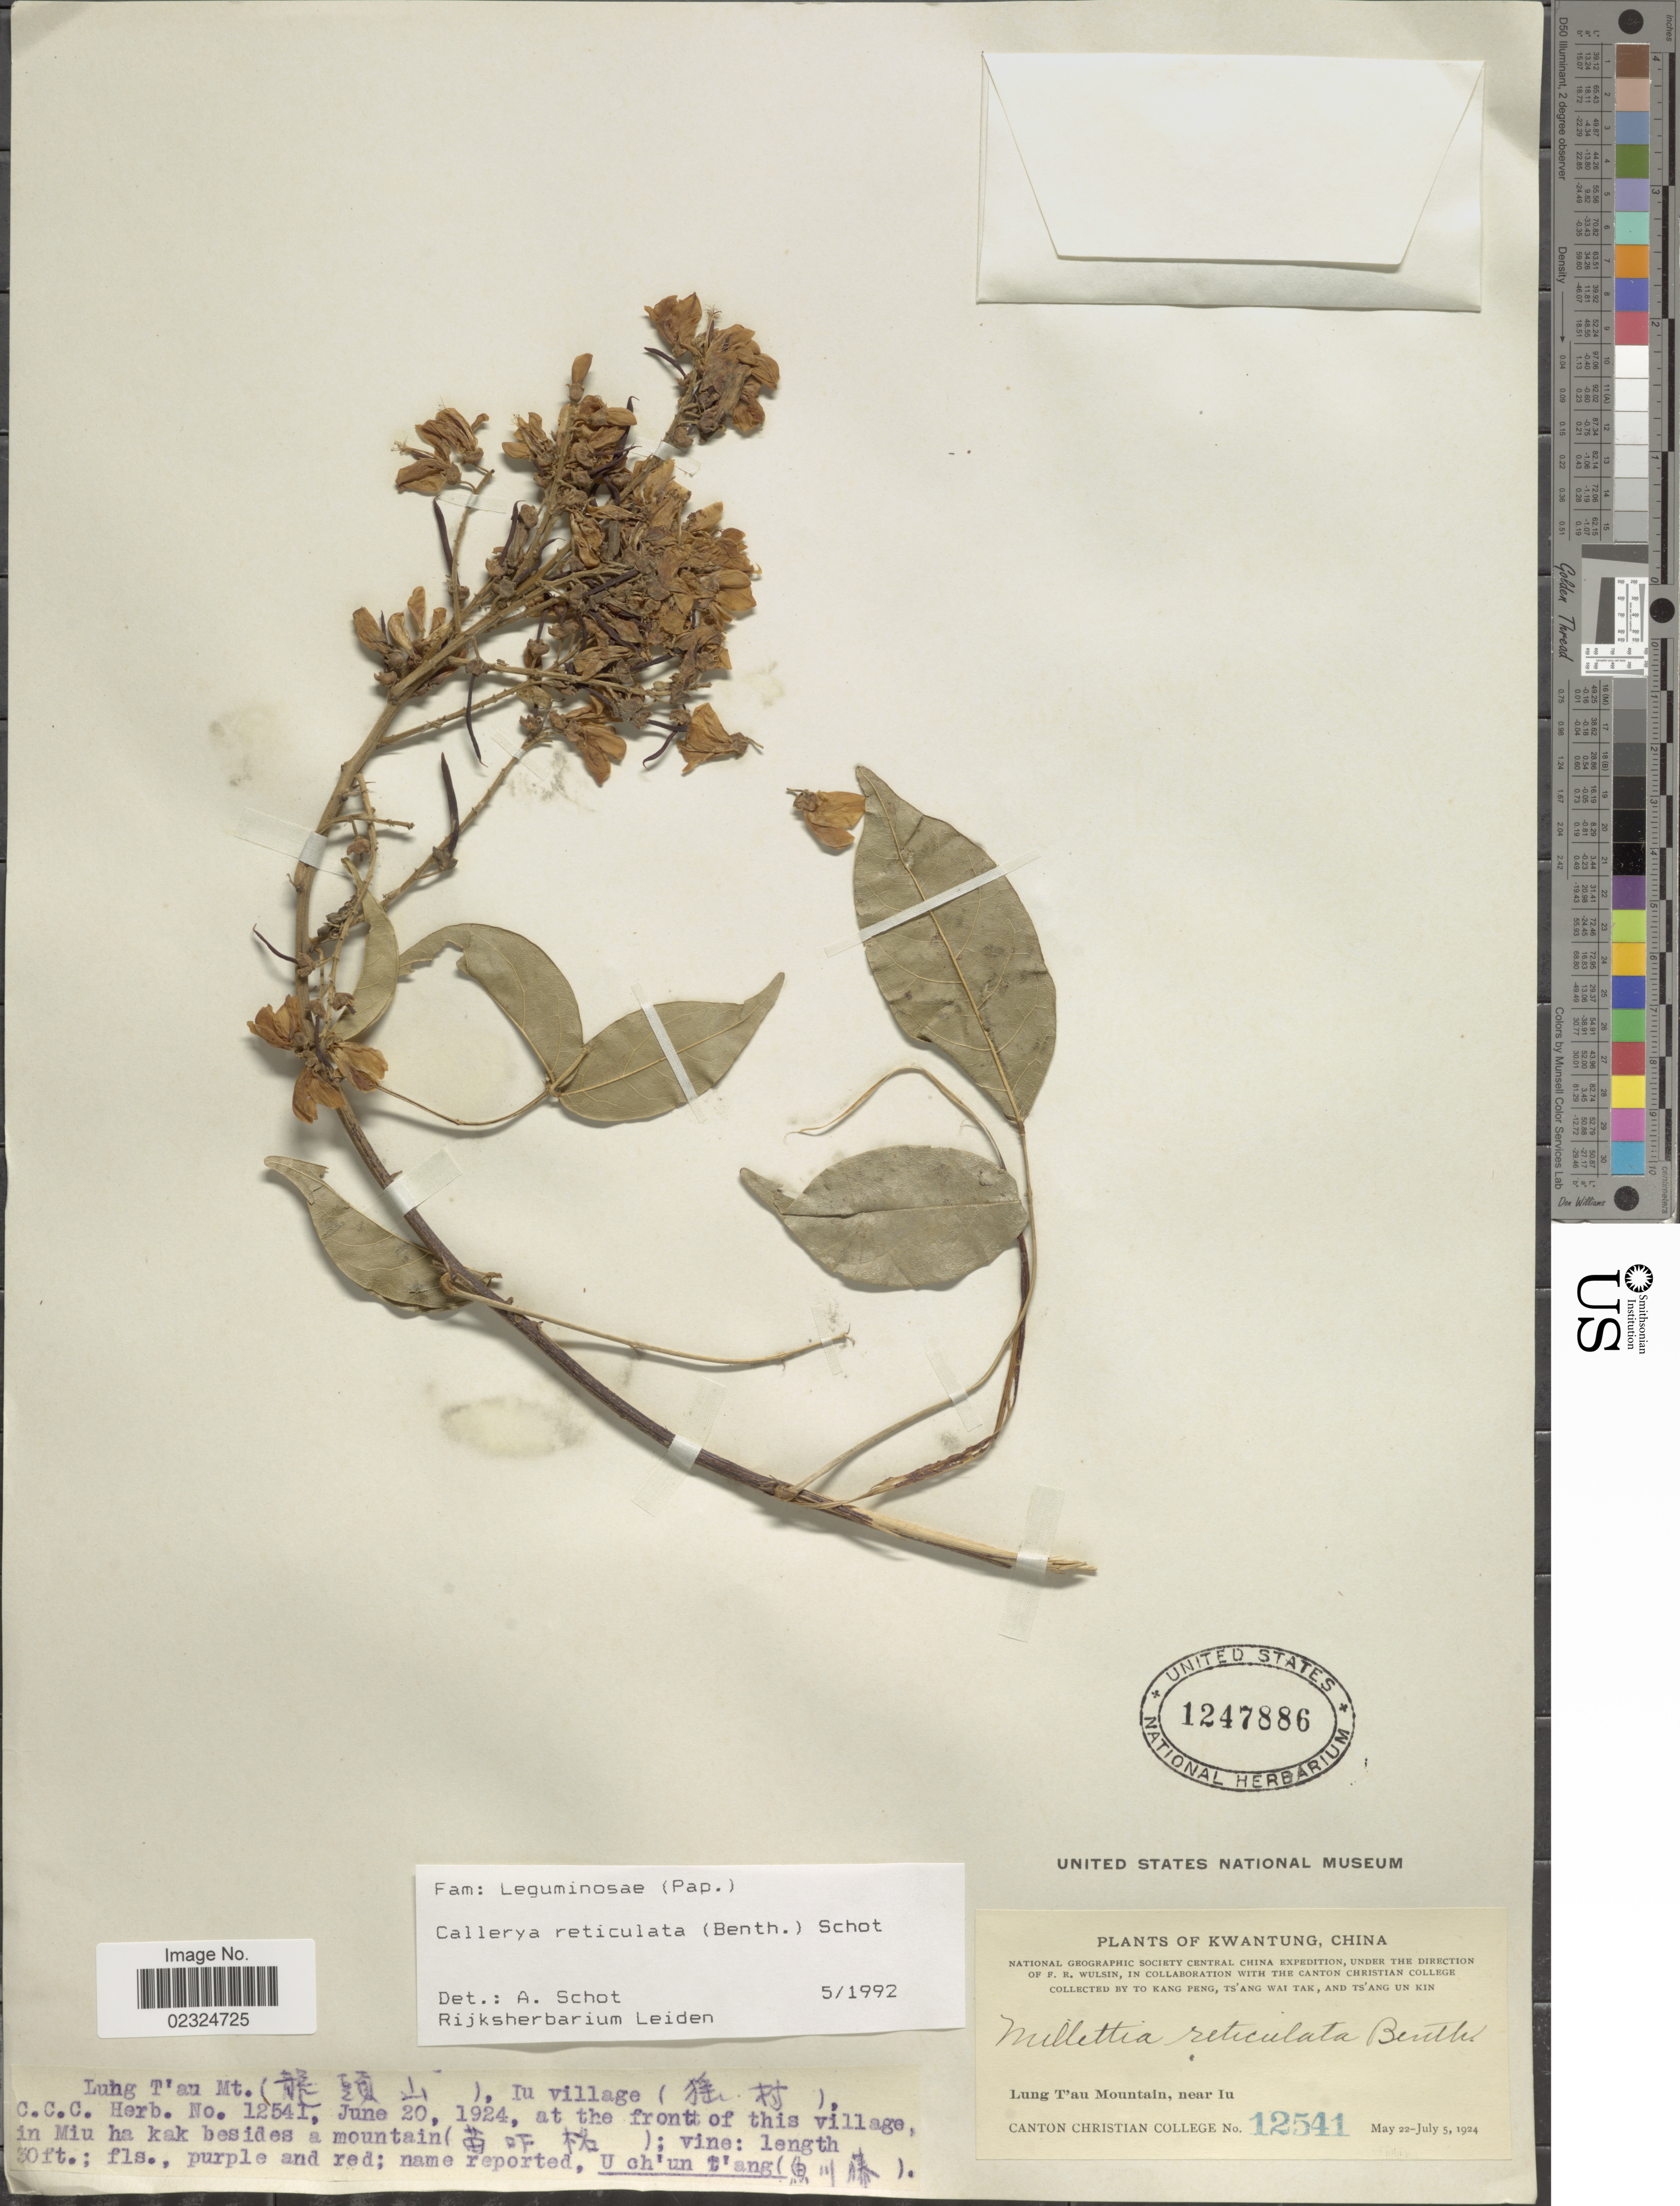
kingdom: Plantae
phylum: Tracheophyta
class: Magnoliopsida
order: Fabales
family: Fabaceae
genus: Wisteriopsis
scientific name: Wisteriopsis reticulata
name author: (Benth.) J. Compton & Schrire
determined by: Strong, Mark T., (BOT), Smithsonian Institution - National Museum of Natural History (UNITED STATES)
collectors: Canton Christian College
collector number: C. C. C. 12541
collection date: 1924-05-22/1924-07-05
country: China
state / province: Guangdong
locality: Kwangtung, Lung T'au Mt. Iu Village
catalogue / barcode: US 1247886